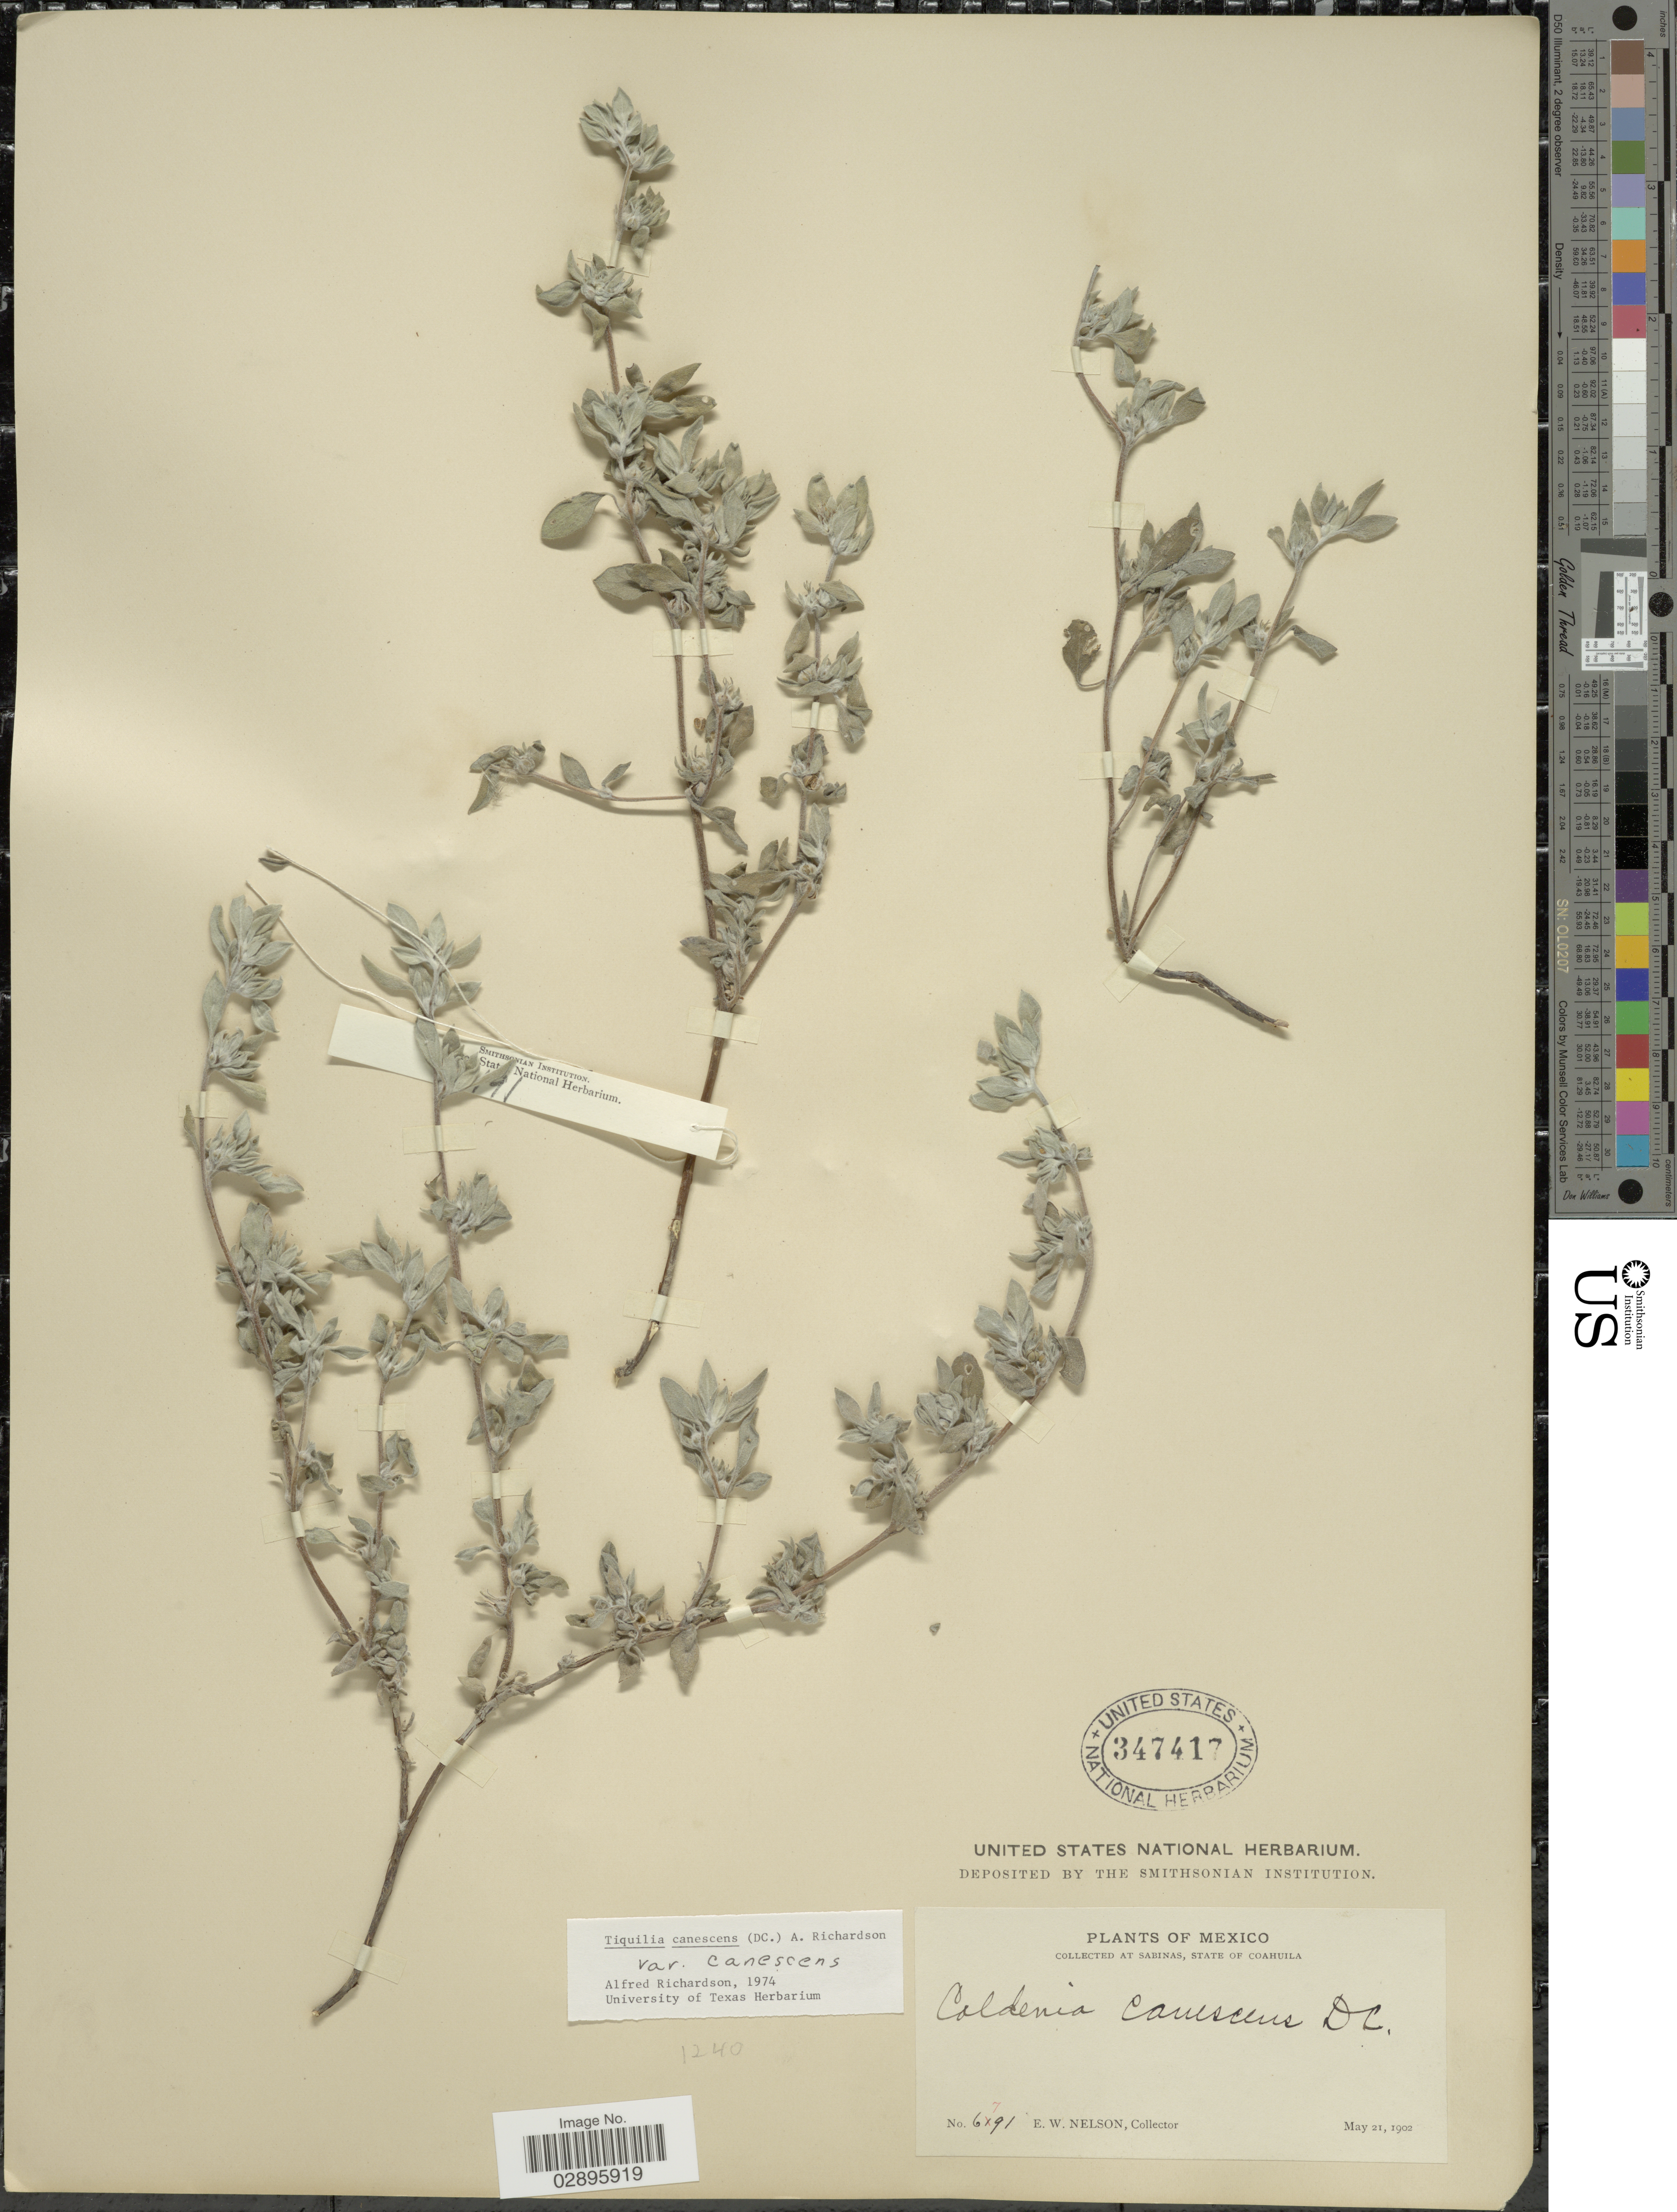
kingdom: Plantae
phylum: Tracheophyta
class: Magnoliopsida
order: Boraginales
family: Ehretiaceae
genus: Tiquilia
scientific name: Tiquilia canescens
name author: (DC.) A.T. Richardson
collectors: E. W. Nelson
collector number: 6791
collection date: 1902-05-21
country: Mexico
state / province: Coahuila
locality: At Sabinas.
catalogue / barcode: US 347417